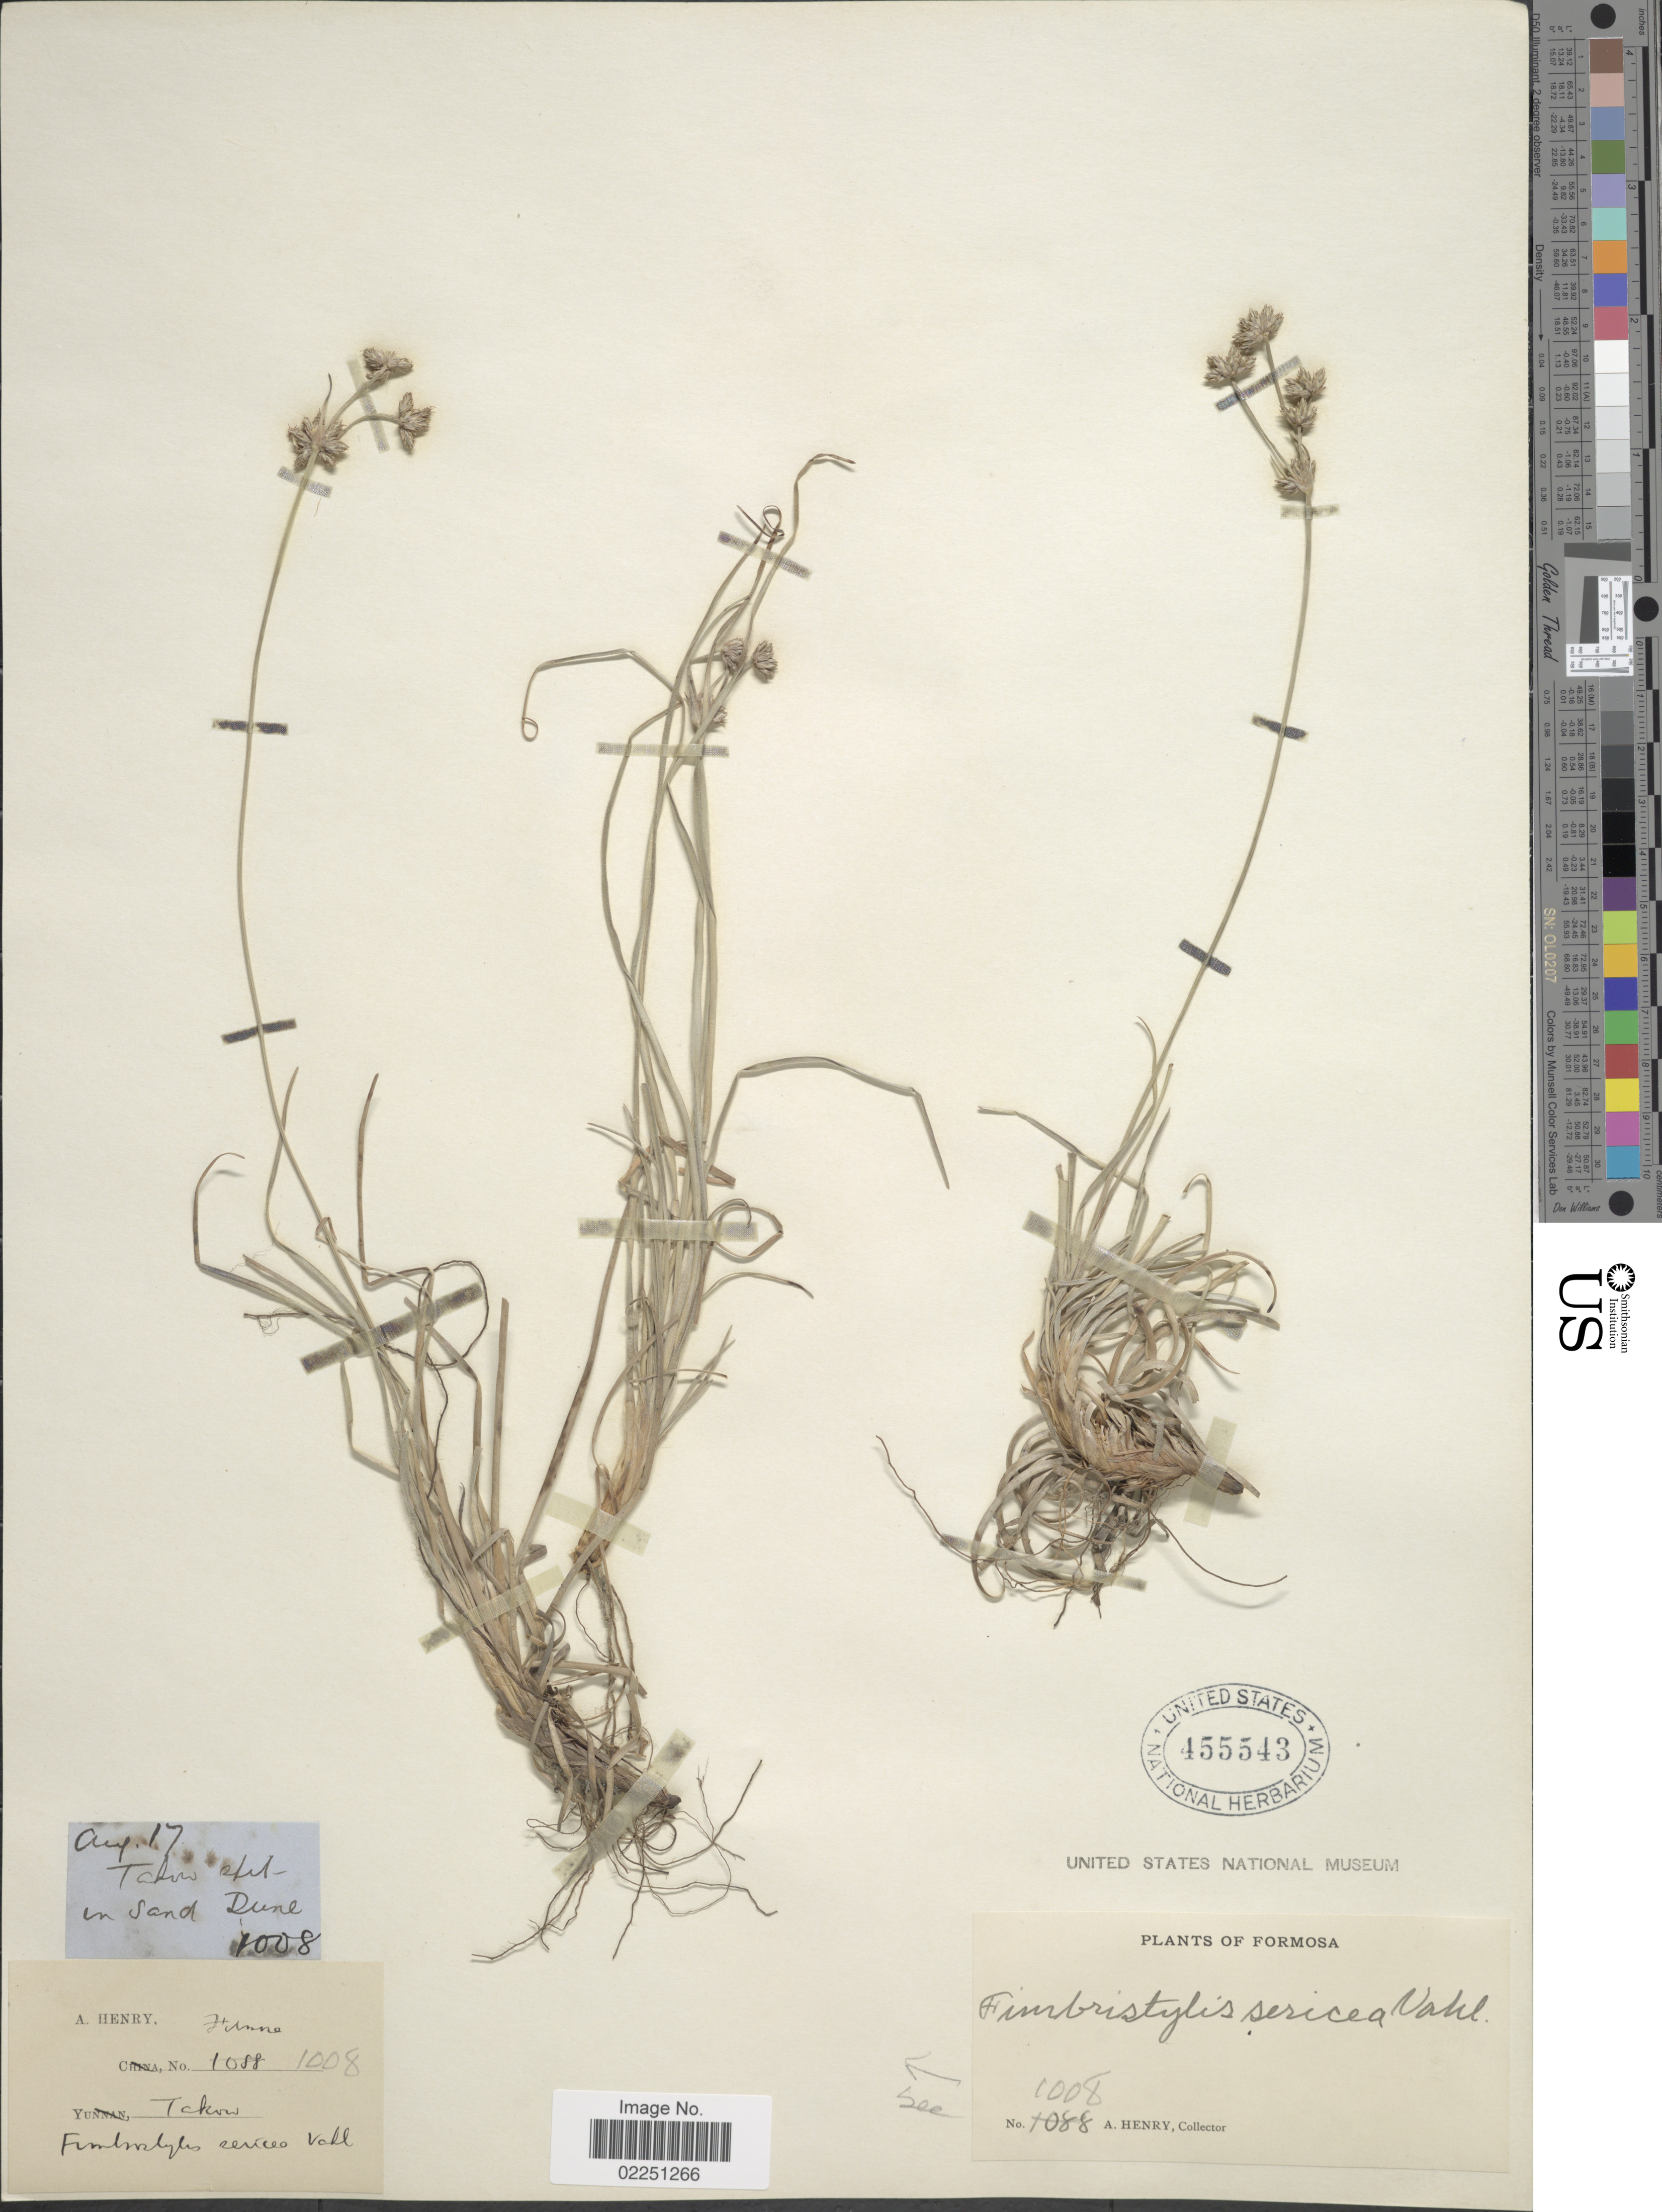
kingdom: Plantae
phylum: Tracheophyta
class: Liliopsida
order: Poales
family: Cyperaceae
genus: Fimbristylis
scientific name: Fimbristylis sericea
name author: (Poir.) R. Br.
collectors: A. Henry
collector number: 1008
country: Taiwan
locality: Formosa, Takow. In sand dune.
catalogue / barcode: US 455543